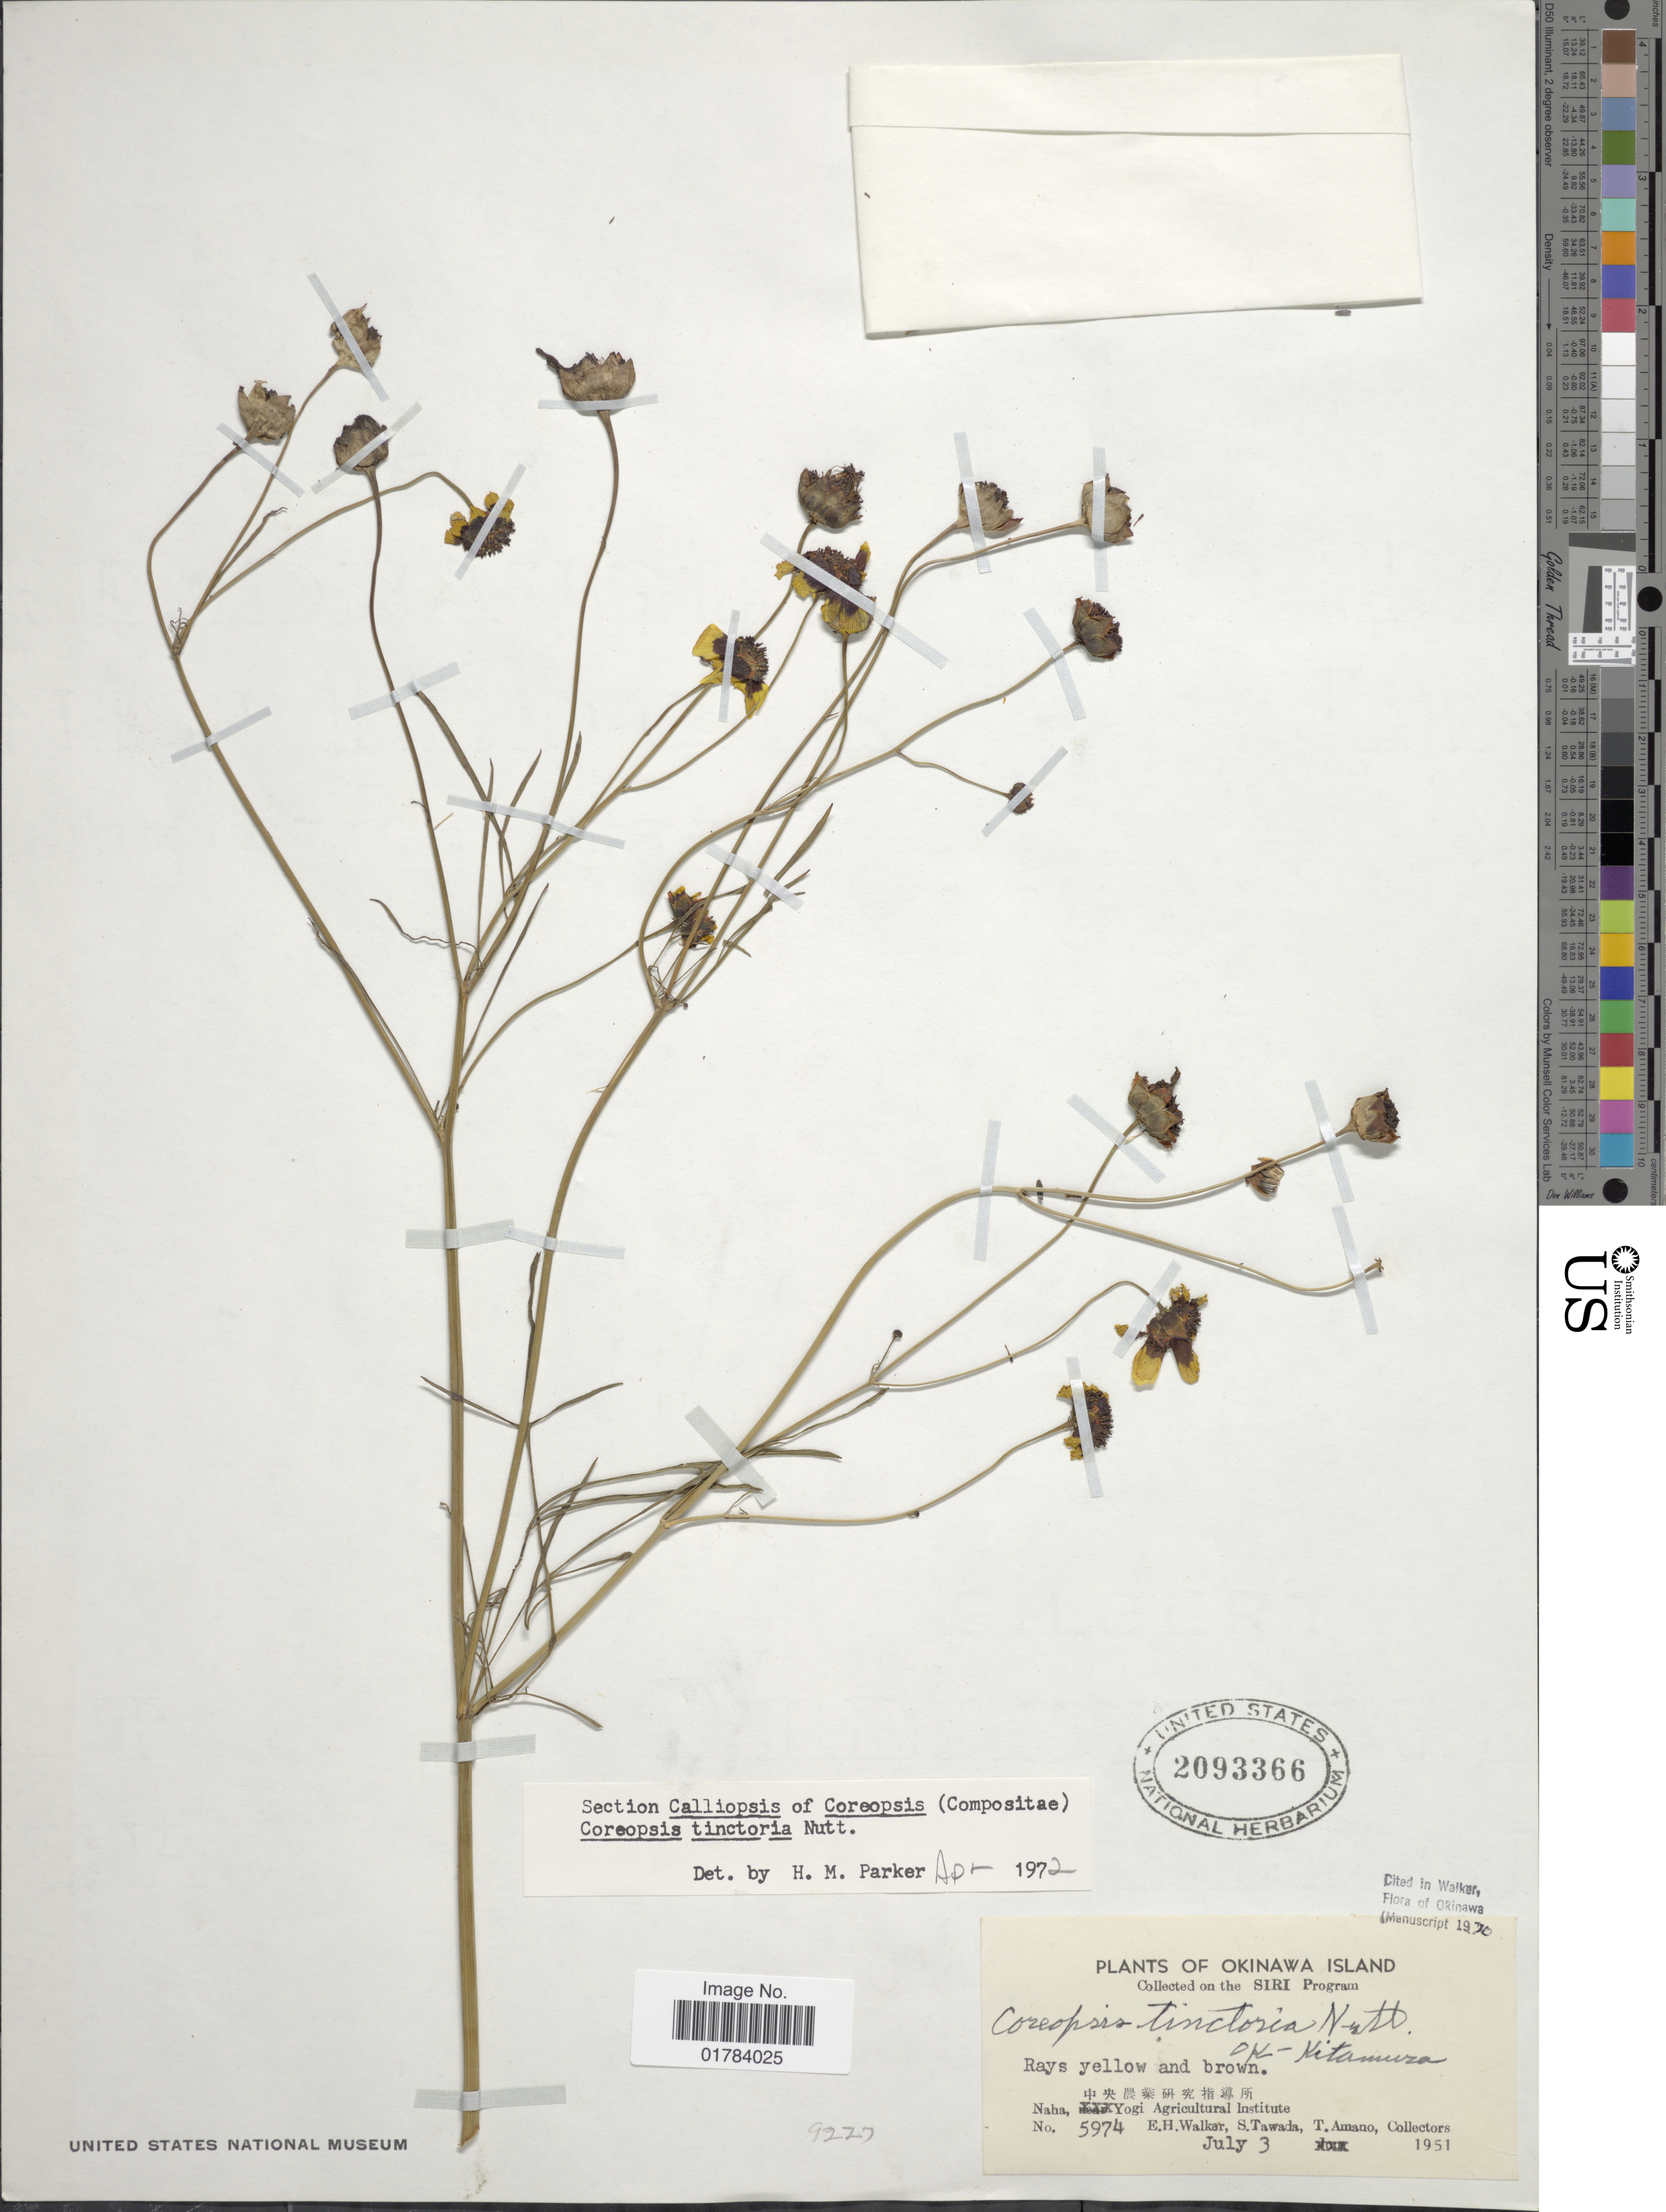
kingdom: Plantae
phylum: Tracheophyta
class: Magnoliopsida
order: Asterales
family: Asteraceae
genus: Coreopsis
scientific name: Coreopsis tinctoria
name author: Nutt.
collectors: E. H. Walker, S. Tawada & T. Amano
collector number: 5974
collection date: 1951-07-03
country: Japan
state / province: Okinawa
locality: Okinawa Island, SIRI Program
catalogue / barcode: US 2093366